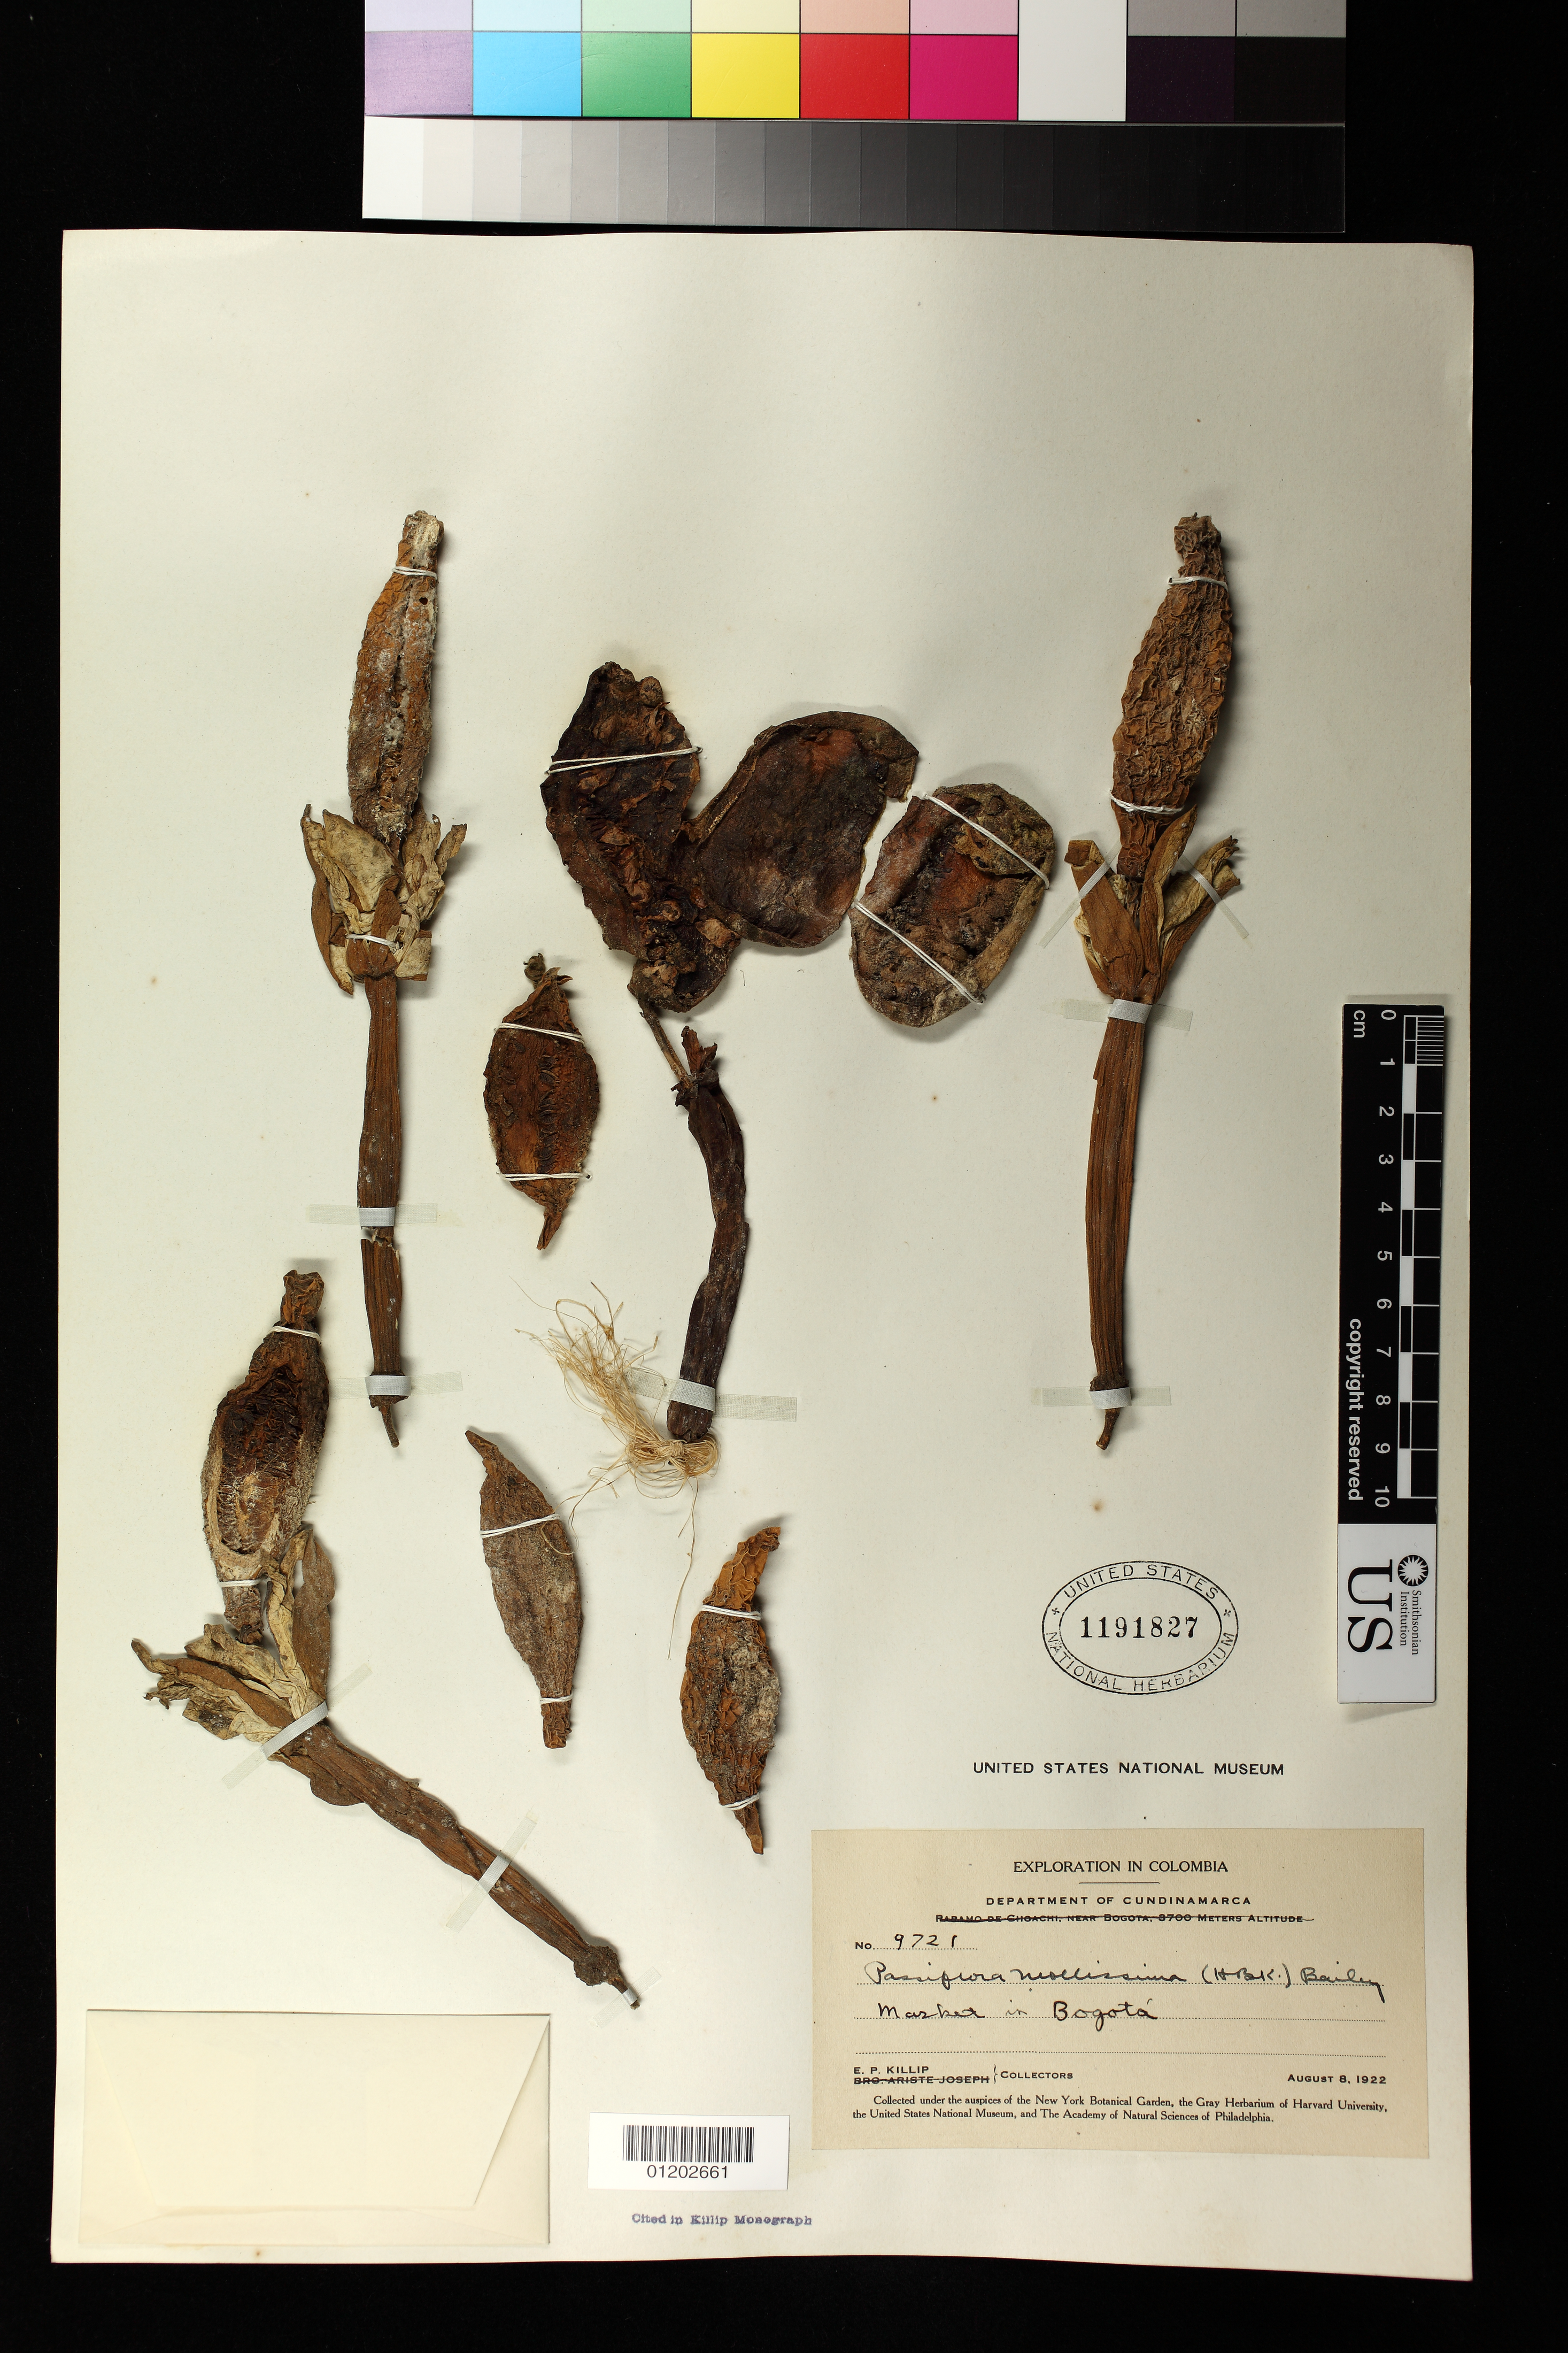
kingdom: Plantae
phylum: Tracheophyta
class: Magnoliopsida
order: Malpighiales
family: Passifloraceae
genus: Passiflora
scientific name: Passiflora mollissima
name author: (Kunth) L.H. Bailey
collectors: E. P. Killip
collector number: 9721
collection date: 1922-08-08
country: Colombia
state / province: Cundinamarca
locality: Market in Bogota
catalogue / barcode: US 1191827